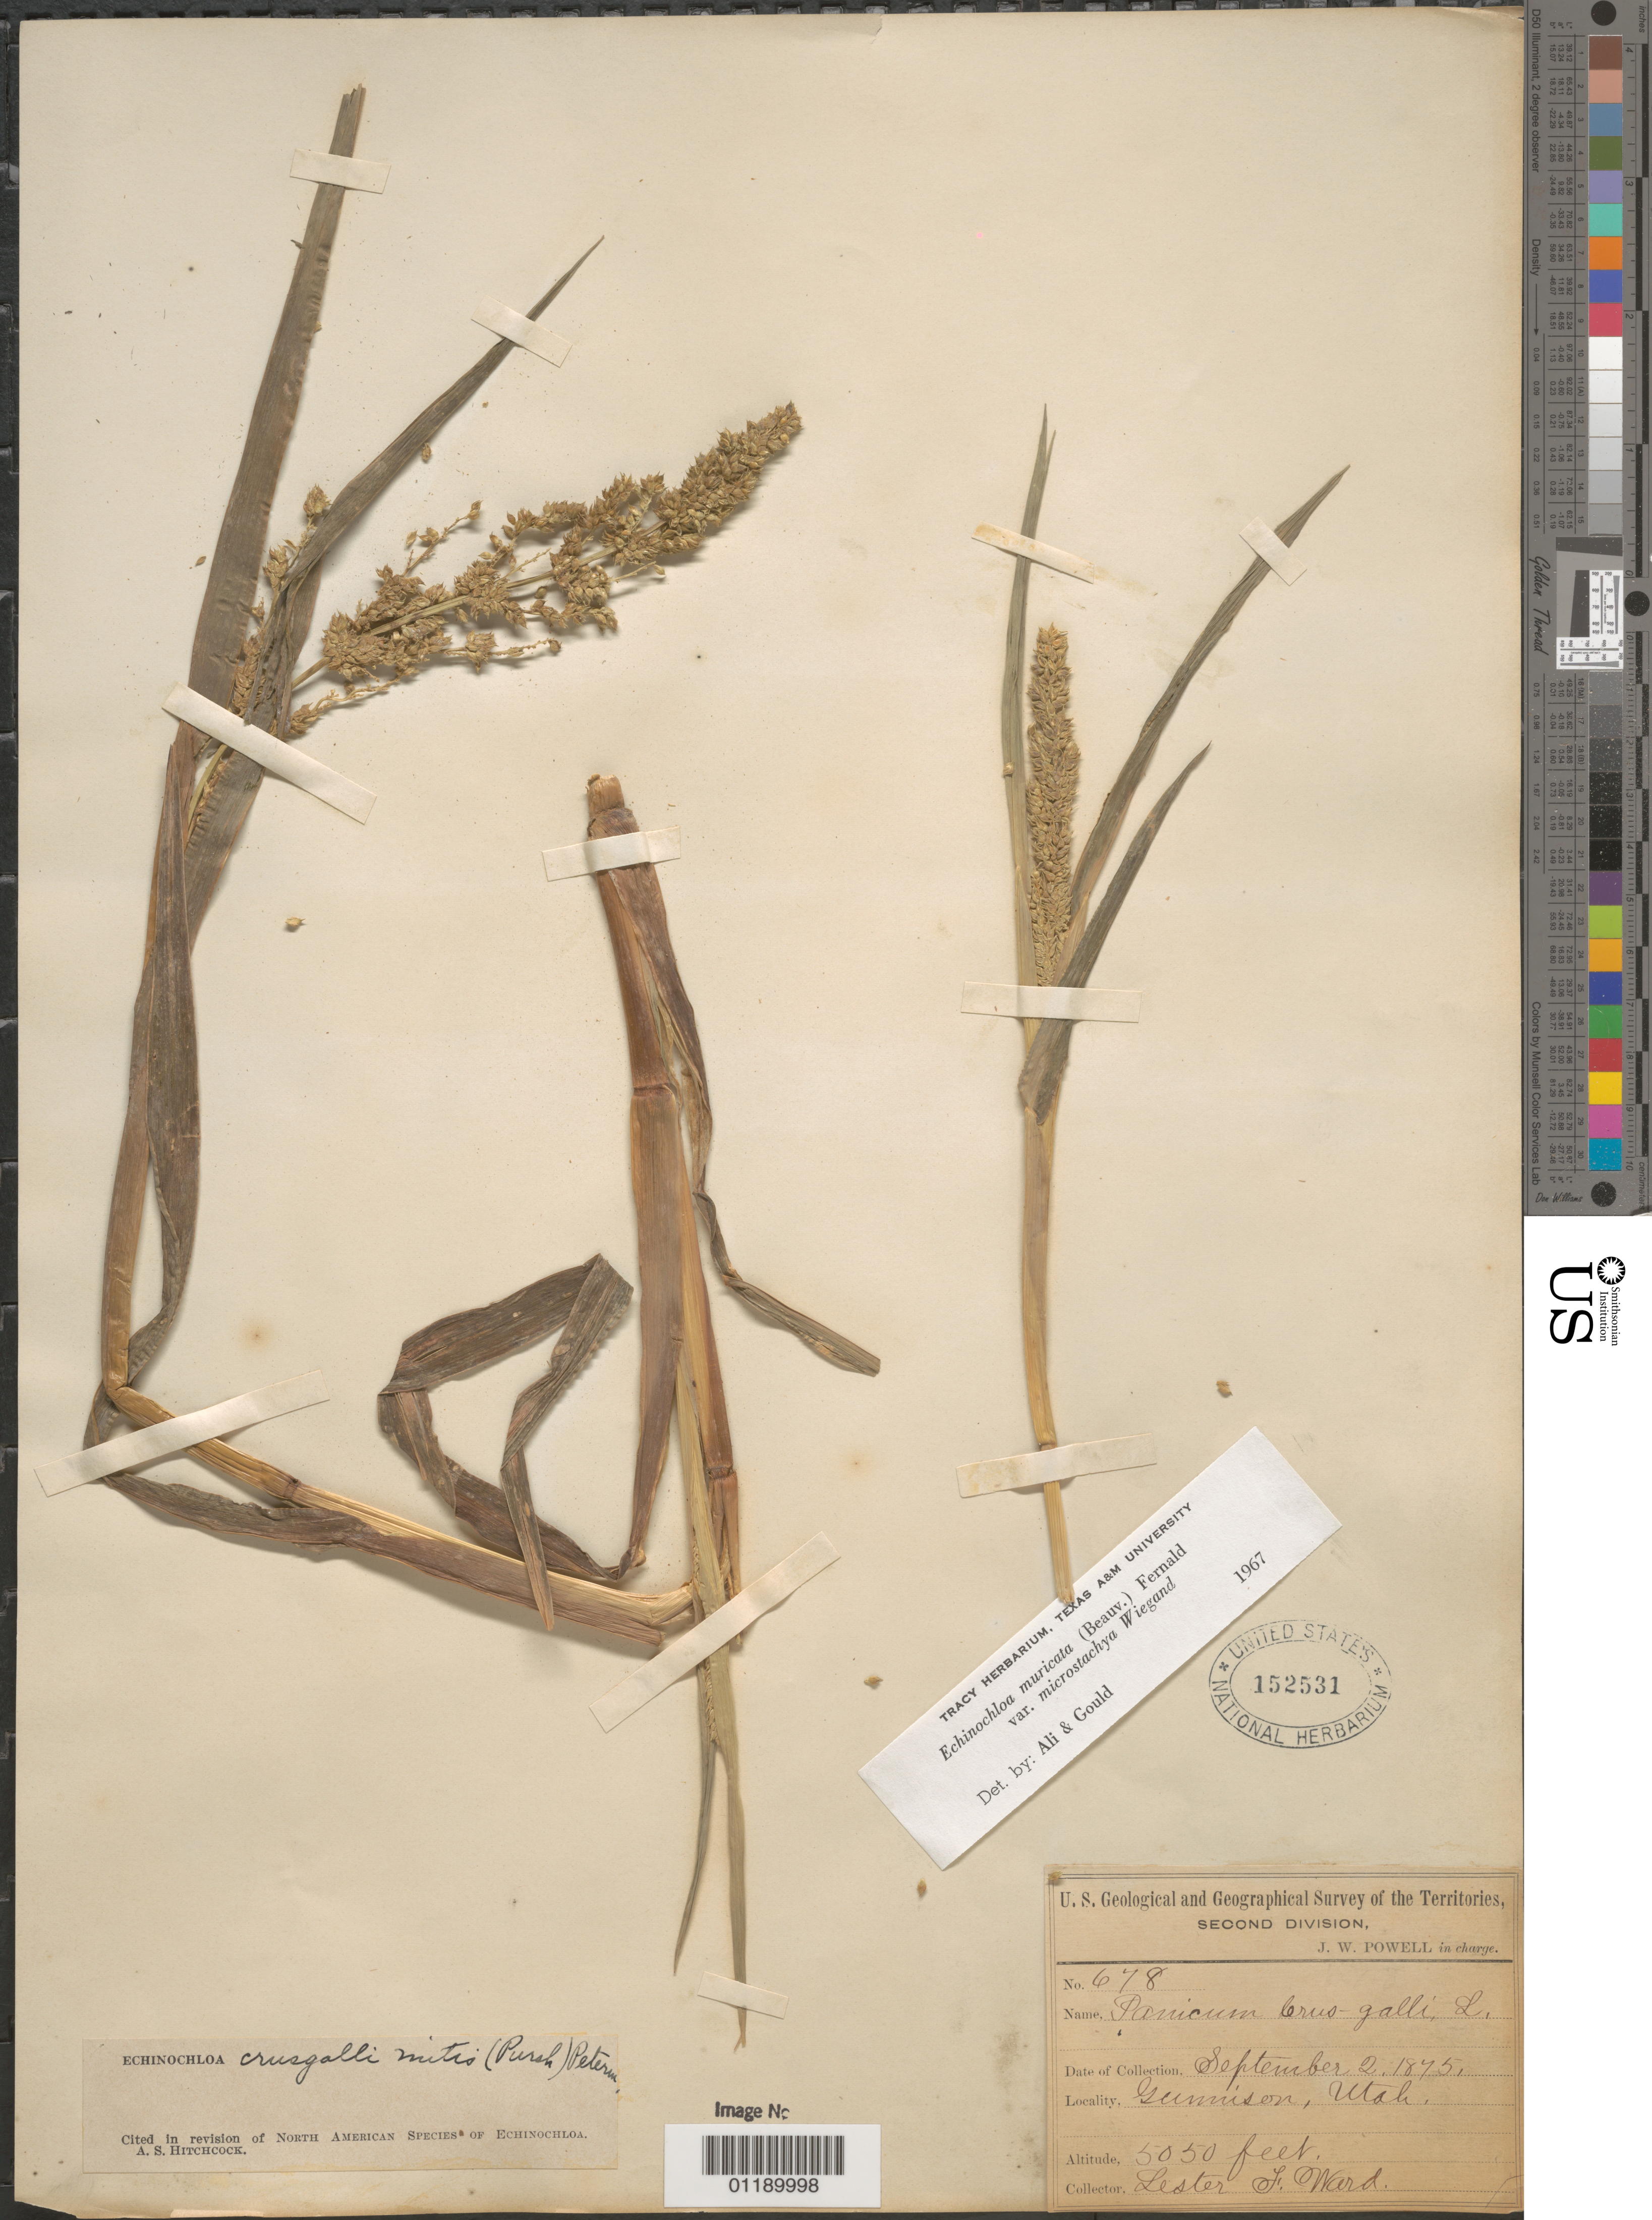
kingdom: Plantae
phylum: Tracheophyta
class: Liliopsida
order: Poales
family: Poaceae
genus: Echinochloa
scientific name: Echinochloa muricata var. microstachya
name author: Wiegand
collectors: L. F. Ward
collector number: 678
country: United States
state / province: Utah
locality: Gunnison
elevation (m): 1539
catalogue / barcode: US 152531